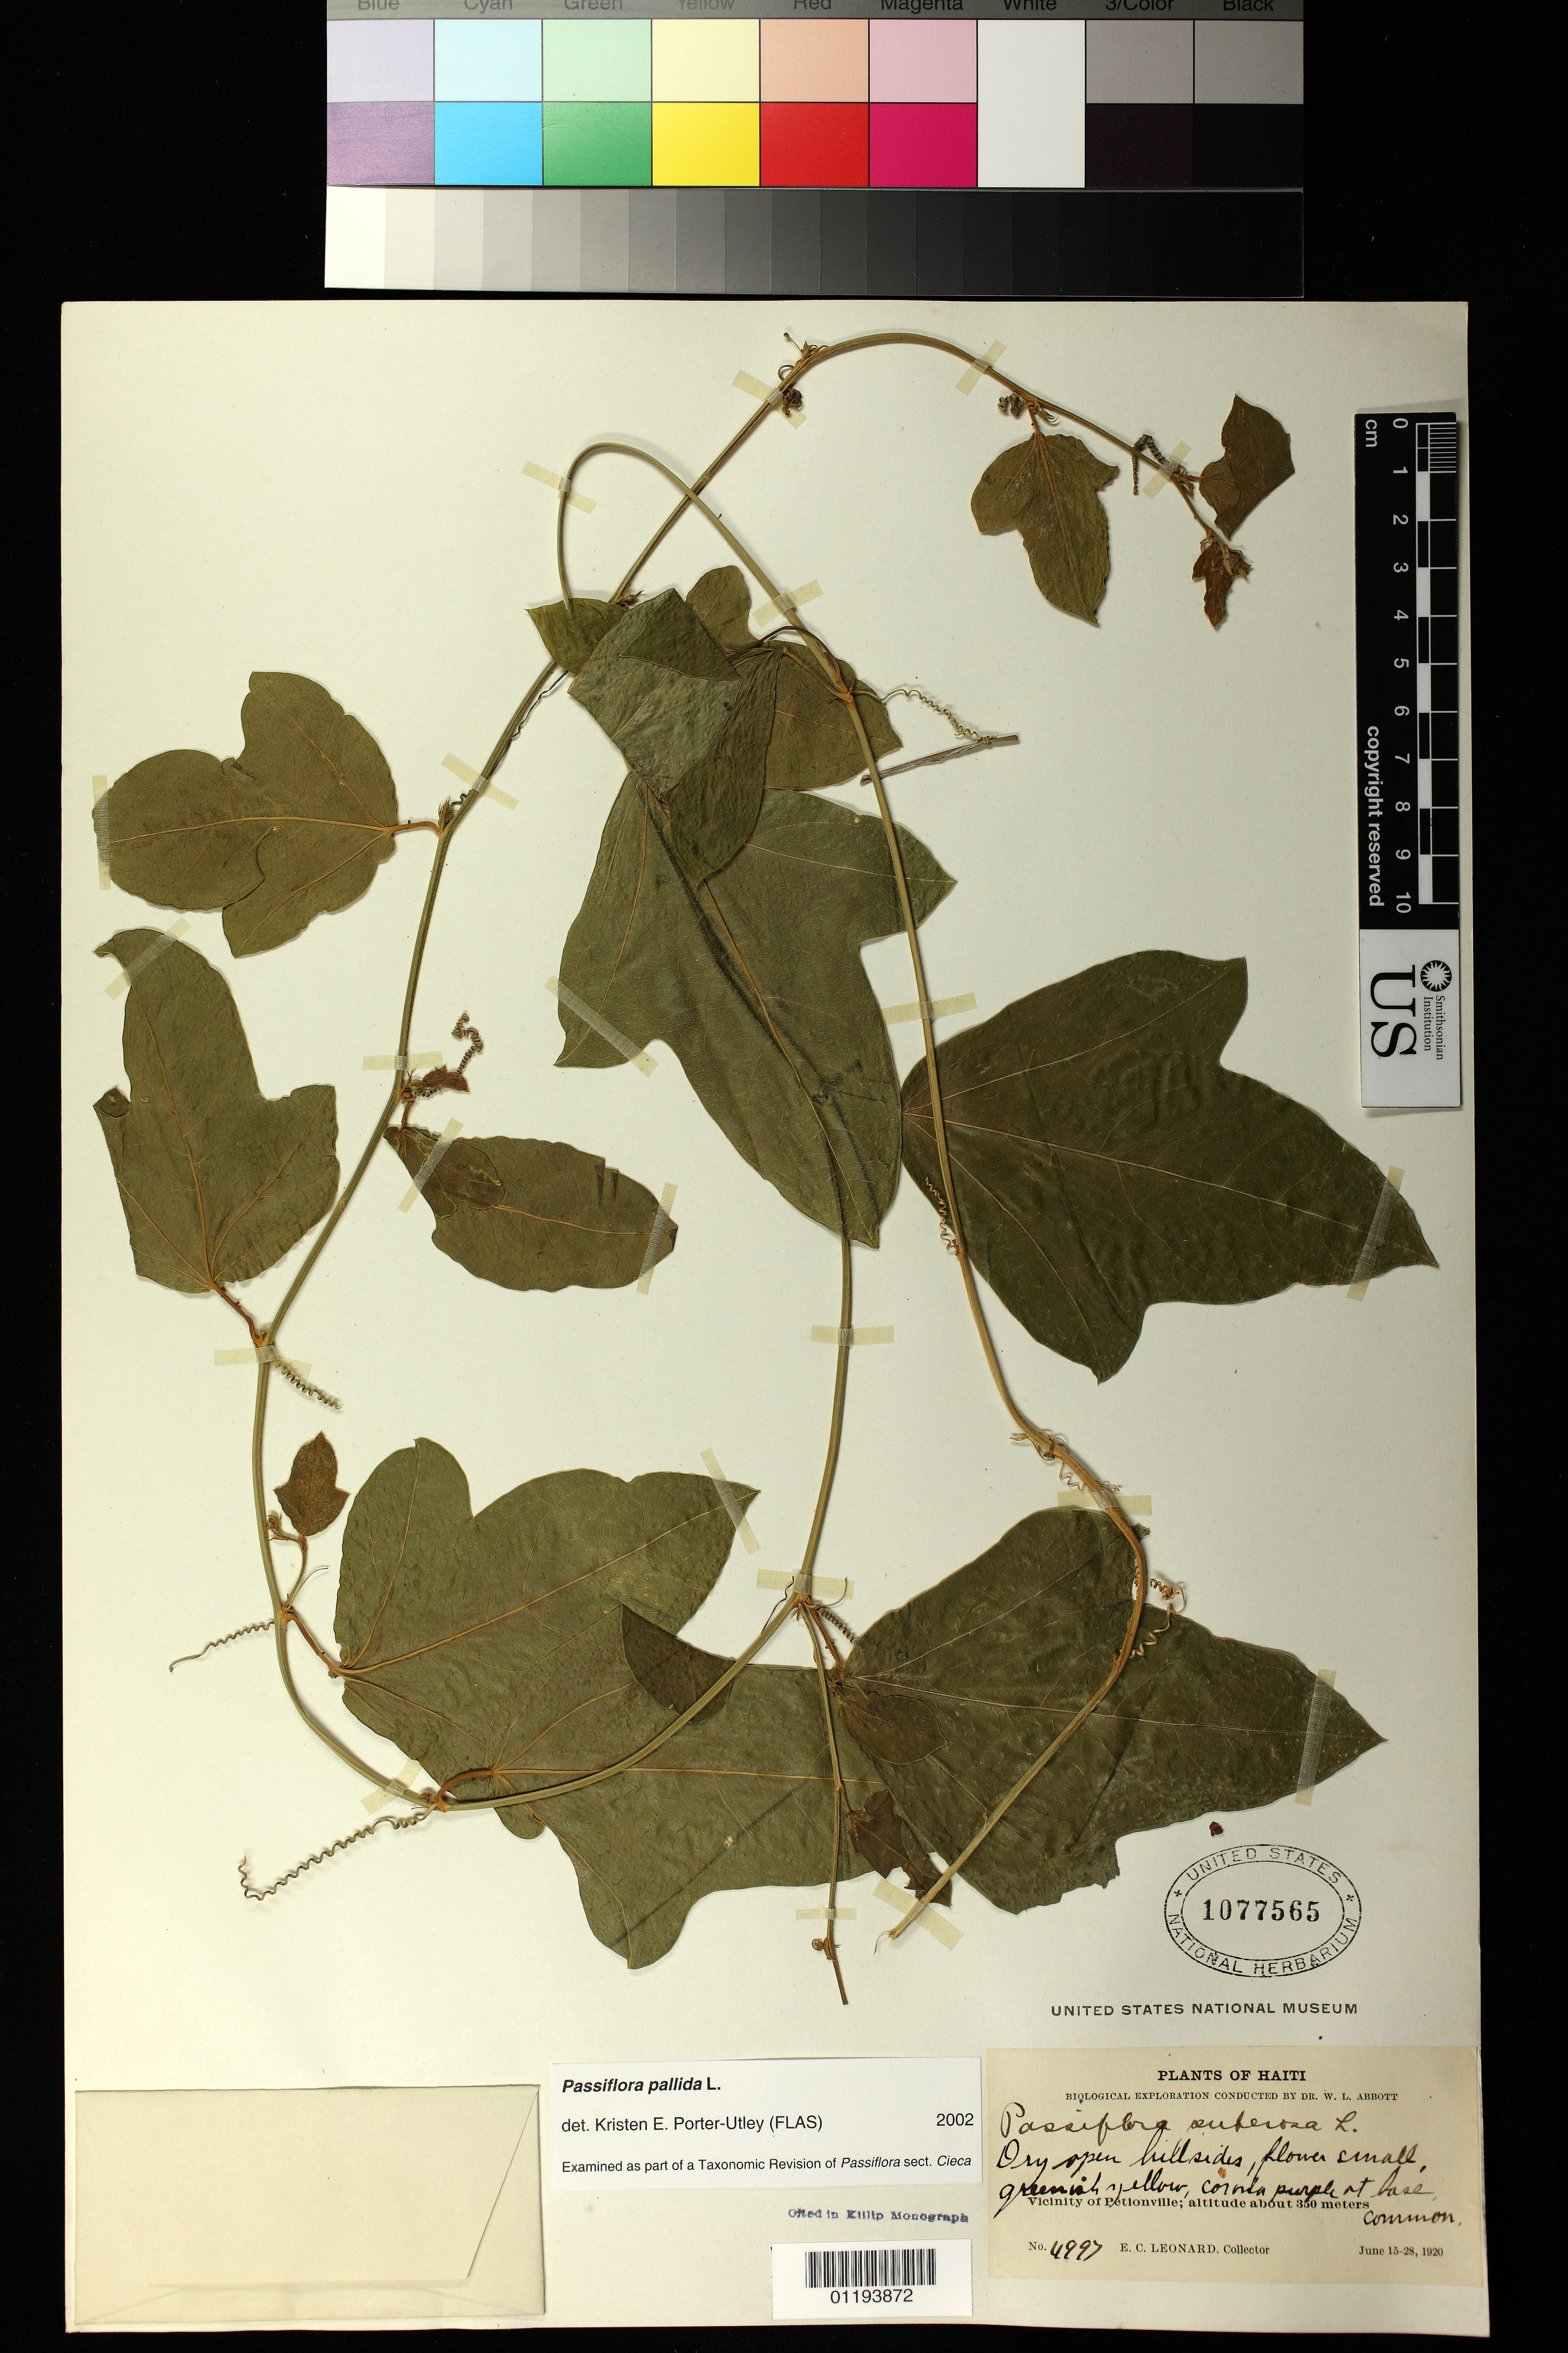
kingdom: Plantae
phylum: Tracheophyta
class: Magnoliopsida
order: Malpighiales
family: Passifloraceae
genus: Passiflora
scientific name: Passiflora pallida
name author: L.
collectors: E. C. Leonard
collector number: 4997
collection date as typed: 1920 Jun 15 1950 Jun 28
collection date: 1920-06-15/1920-06-28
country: Haiti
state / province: Ouest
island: Hispaniola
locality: Vicinity of Petionville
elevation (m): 350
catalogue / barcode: US 1077565